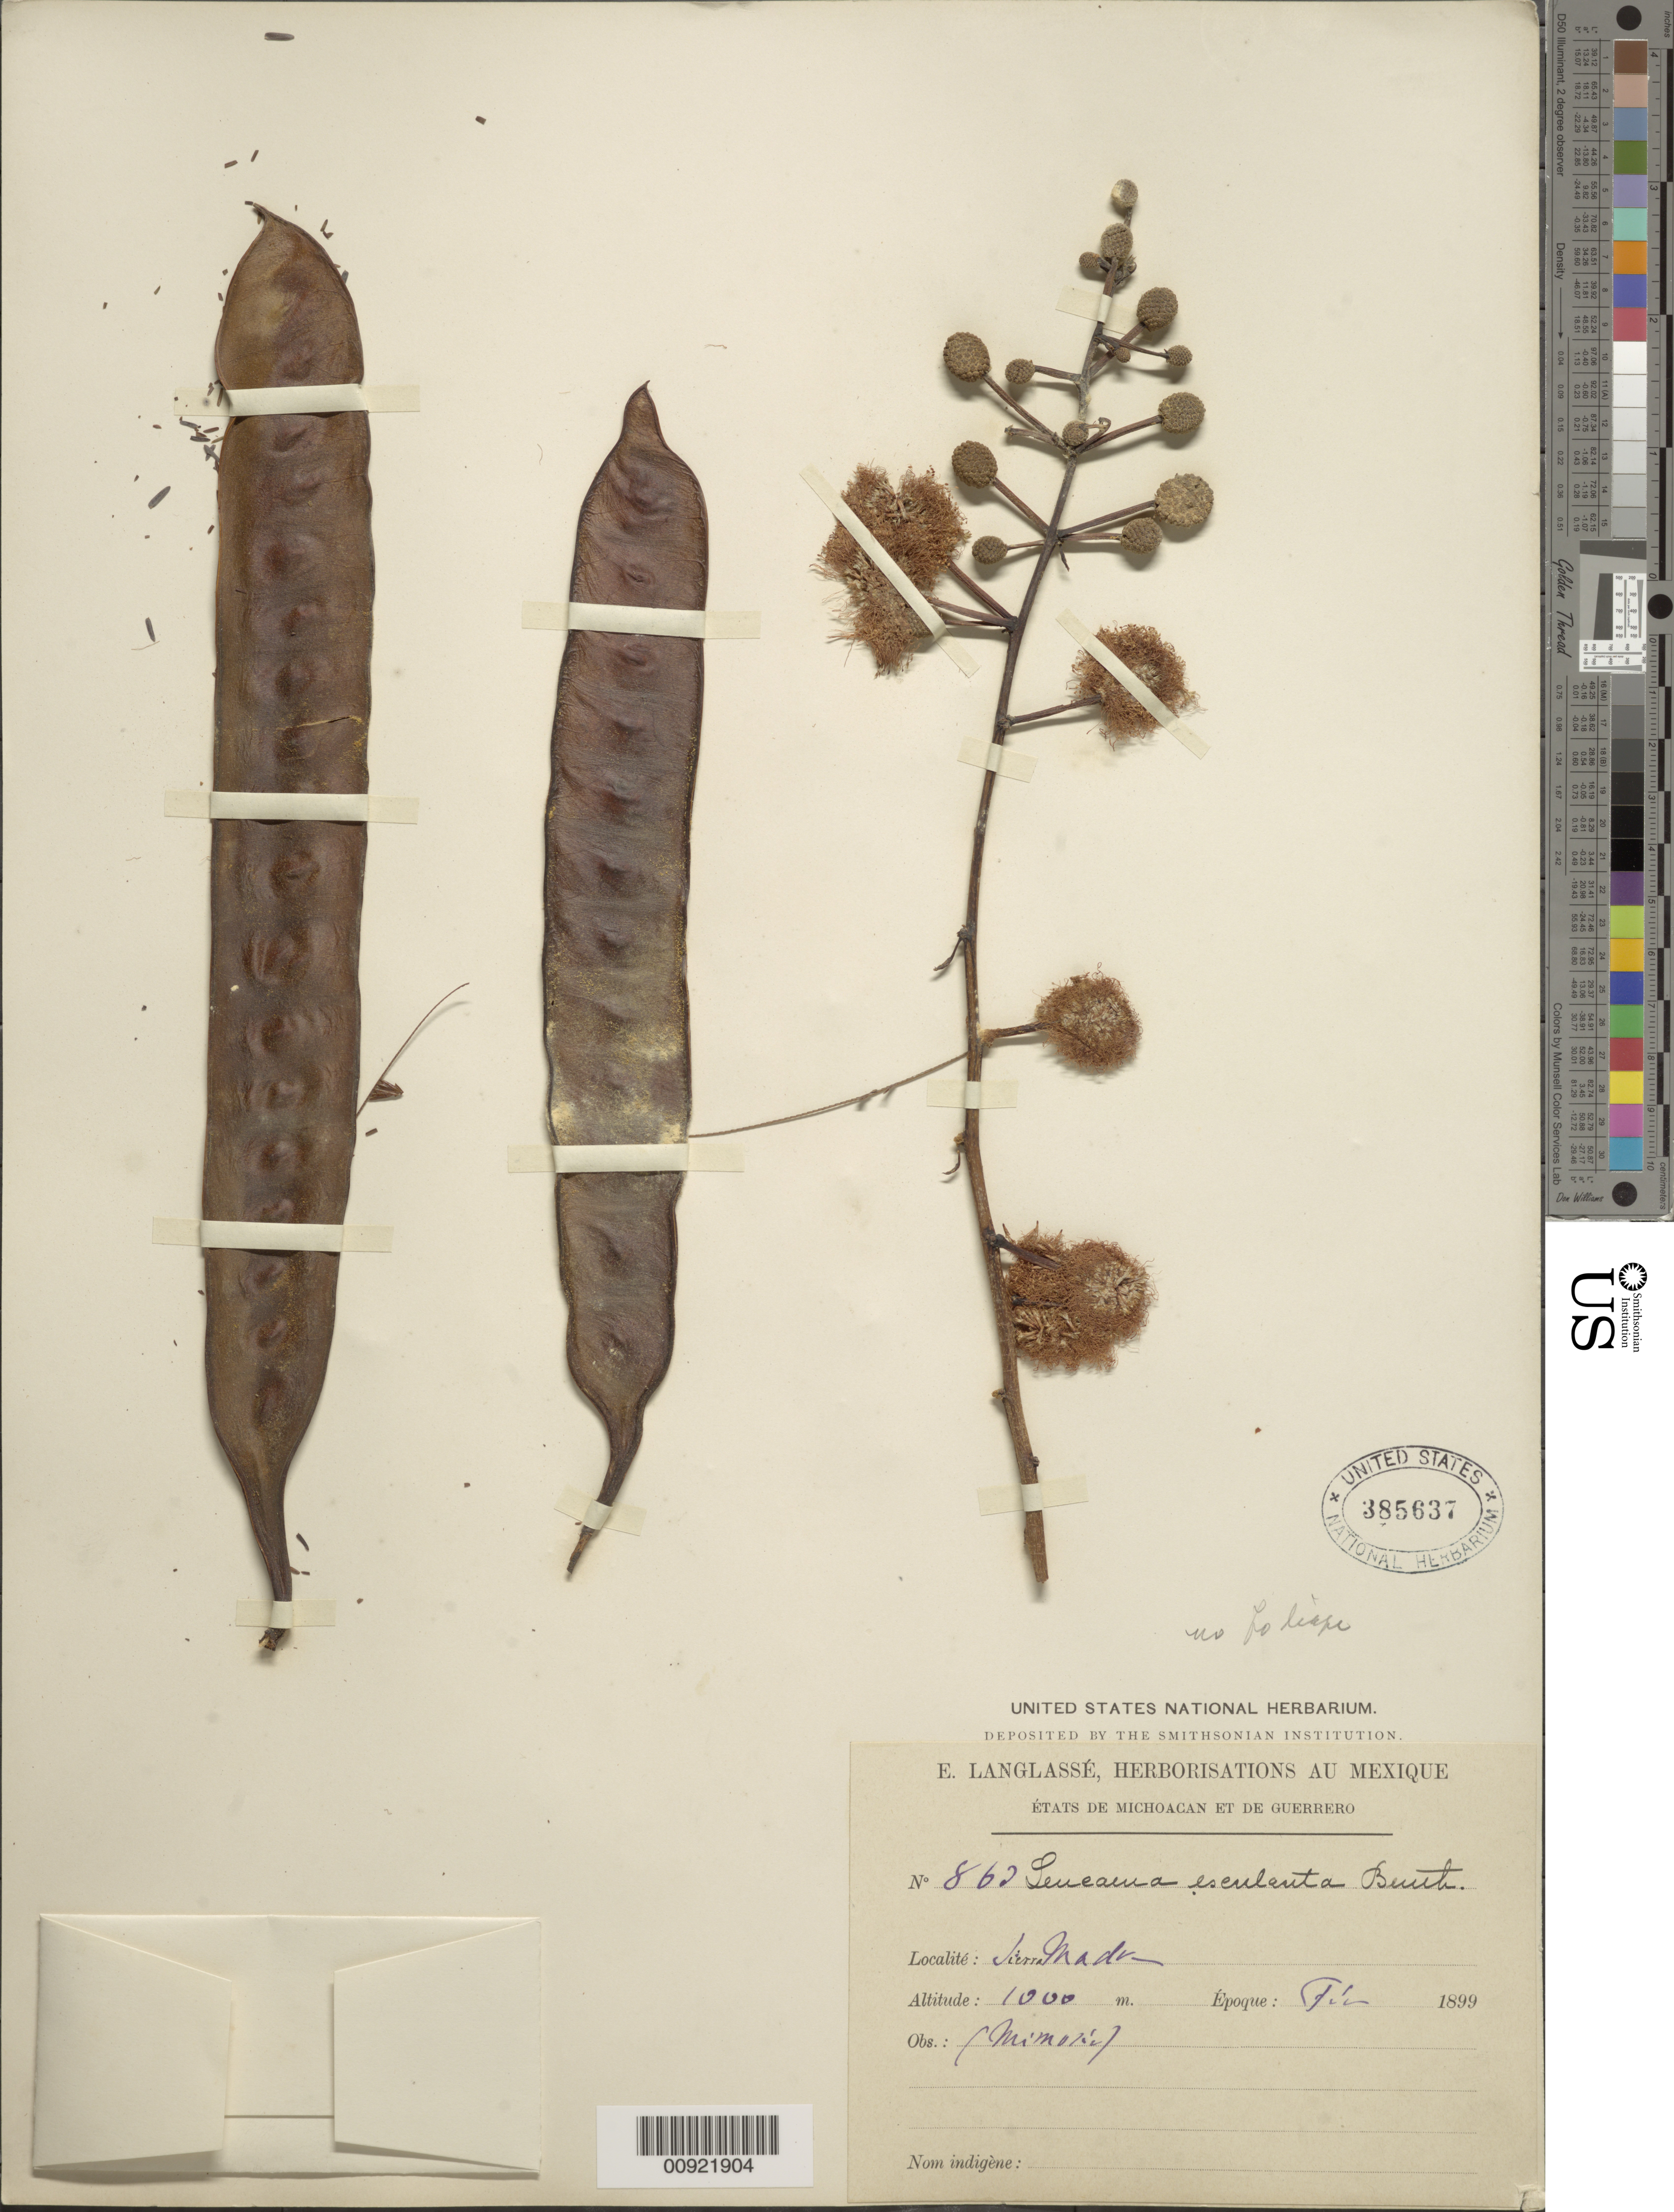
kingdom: Plantae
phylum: Tracheophyta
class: Magnoliopsida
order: Fabales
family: Fabaceae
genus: Leucaena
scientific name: Leucaena esculenta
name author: (Moc. & Sessé ex DC.) Benth.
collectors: E. Langlassé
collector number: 862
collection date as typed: Feb 1899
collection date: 1899-02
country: Mexico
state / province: Guerrero / Michoacán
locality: Sierra Madre. États de Michoacán et de Guerrero.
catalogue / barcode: US 385637